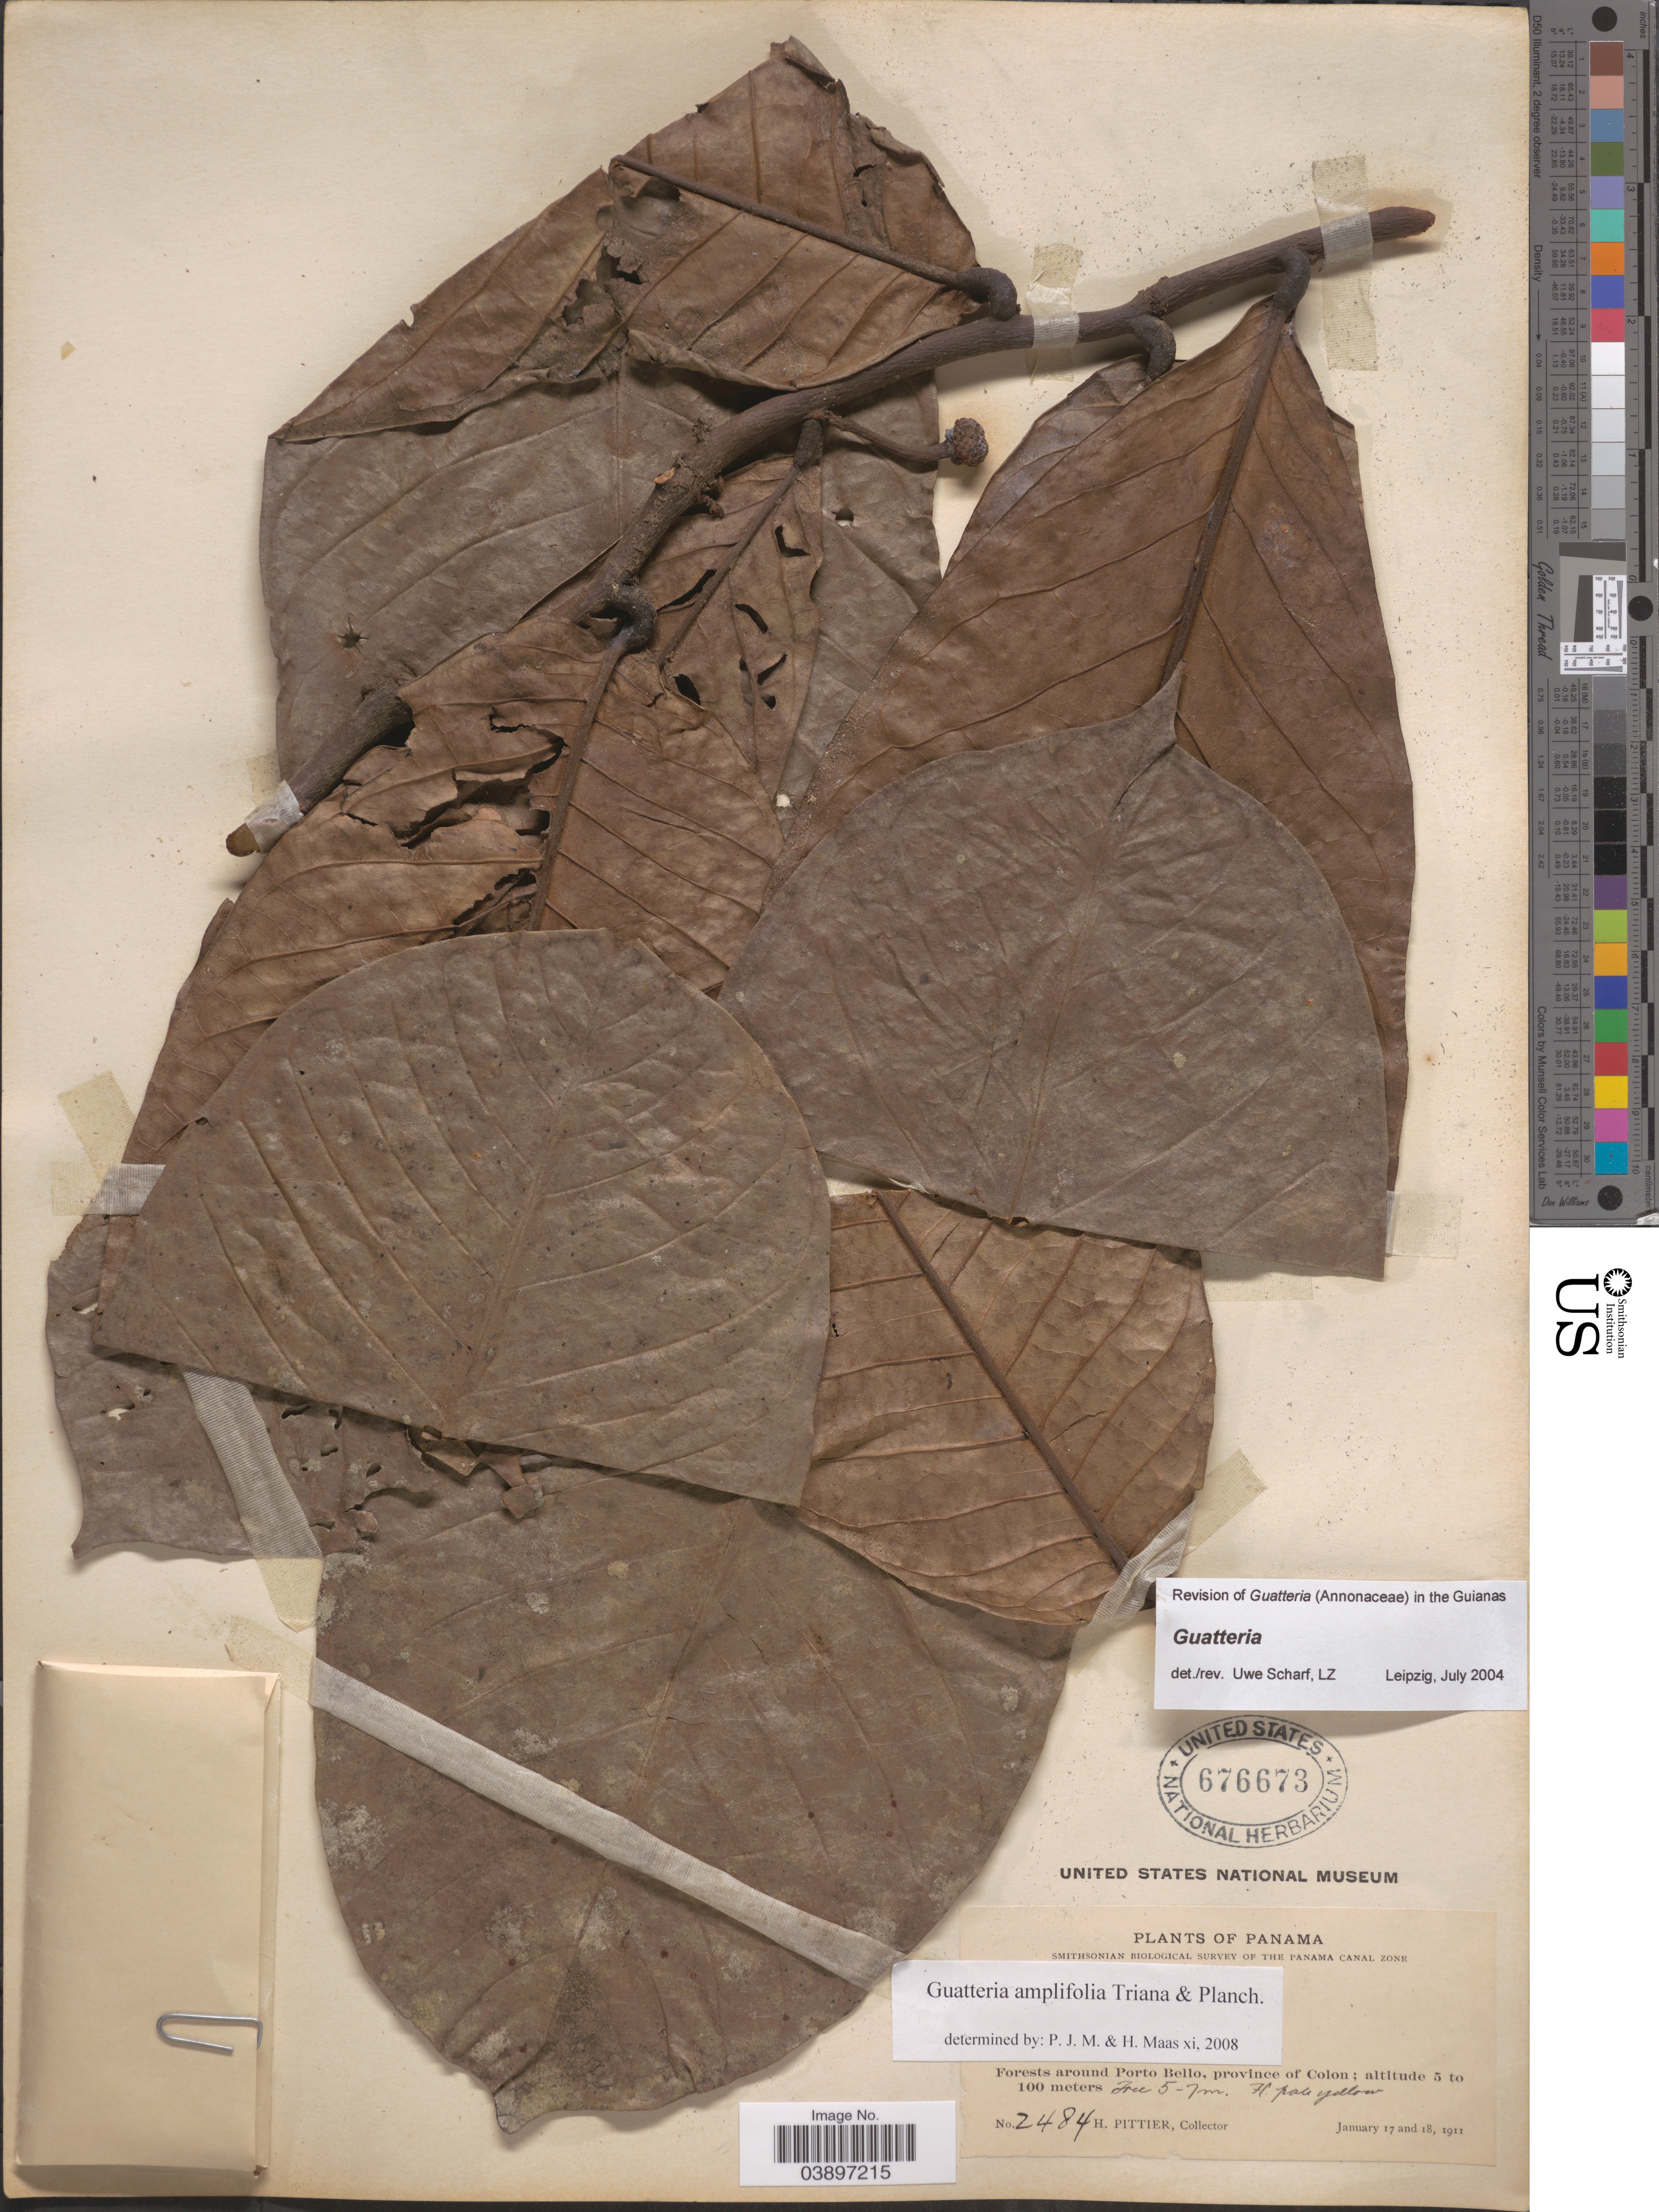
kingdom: Plantae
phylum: Tracheophyta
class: Magnoliopsida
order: Magnoliales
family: Annonaceae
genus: Guatteria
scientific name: Guatteria amplifolia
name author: Triana & Planch.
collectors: H. F. Pittier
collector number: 2484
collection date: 1911-01-17/1911-01-18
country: Panama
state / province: Colón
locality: Forests around Porto Bello.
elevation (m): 5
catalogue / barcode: US 676673